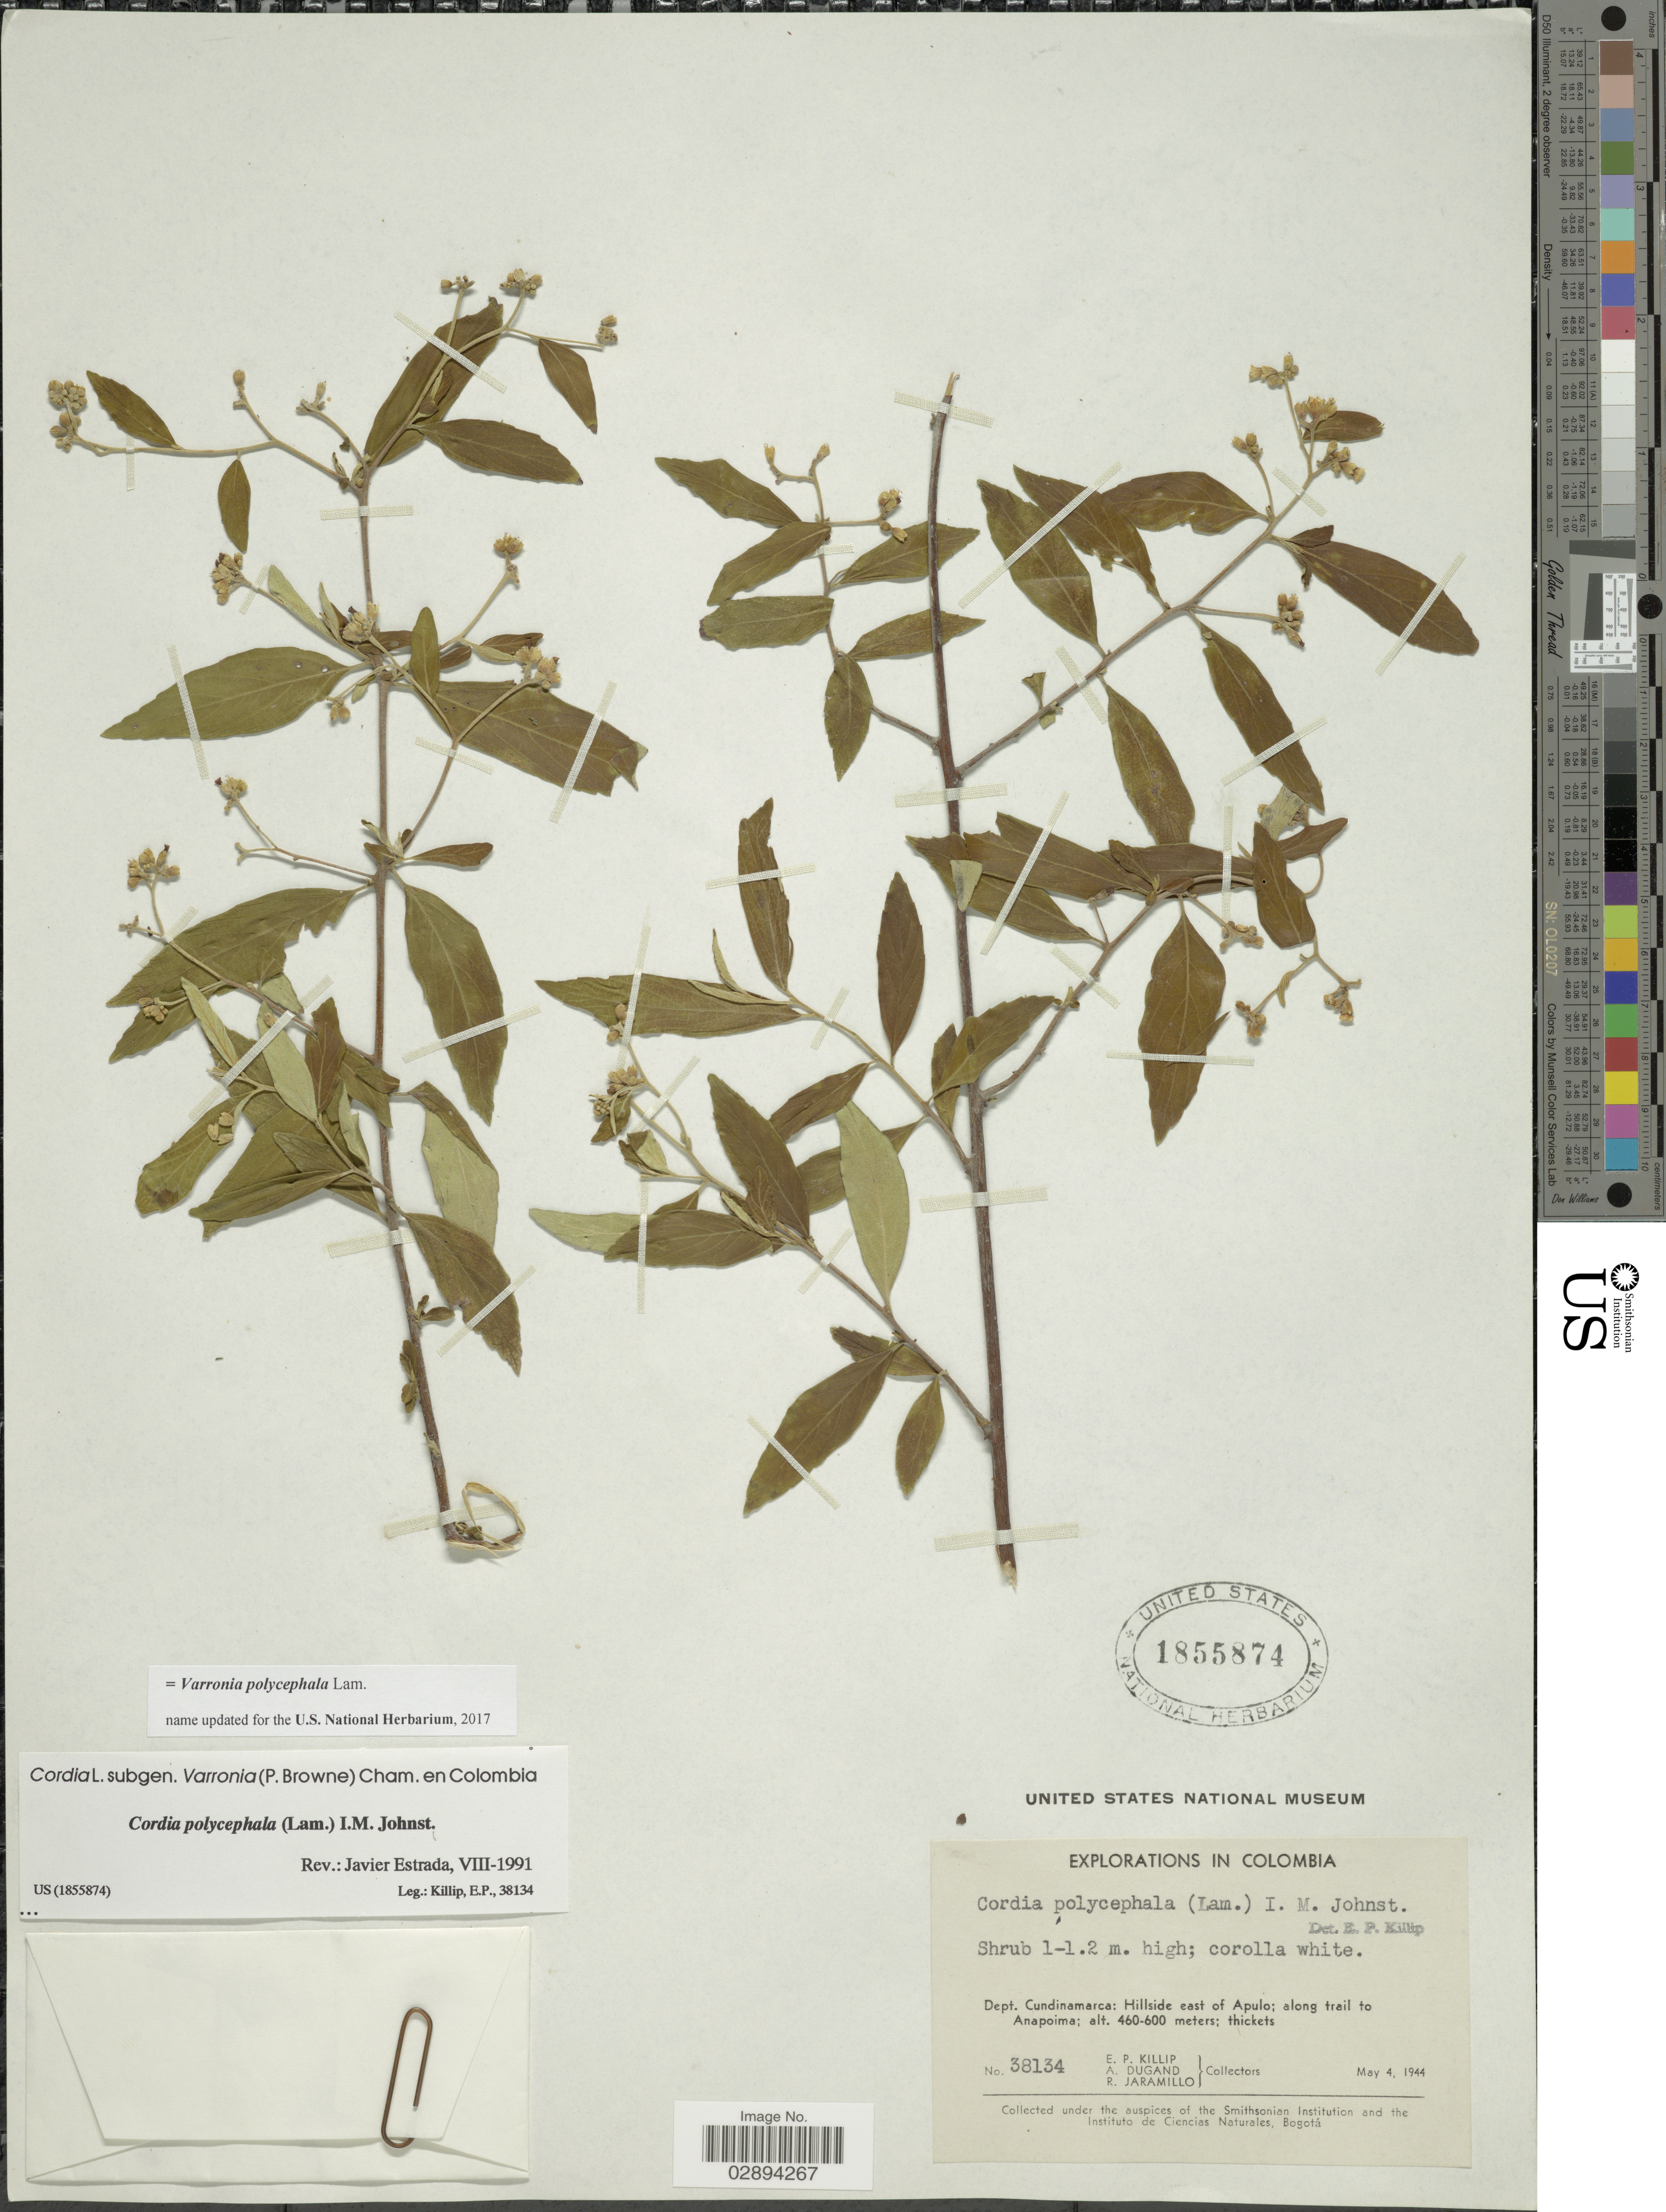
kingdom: Plantae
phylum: Tracheophyta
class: Magnoliopsida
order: Boraginales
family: Cordiaceae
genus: Varronia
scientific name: Varronia polycephala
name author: Lam.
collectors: E. P. Killip, A. Dugand & R. Jaramillo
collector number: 38134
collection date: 1944-05-04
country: Colombia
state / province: Cundinamarca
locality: Dept. Cundinamarca, Hillside east of Apulo, along trail to Anapoima.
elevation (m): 460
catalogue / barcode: US 1855874